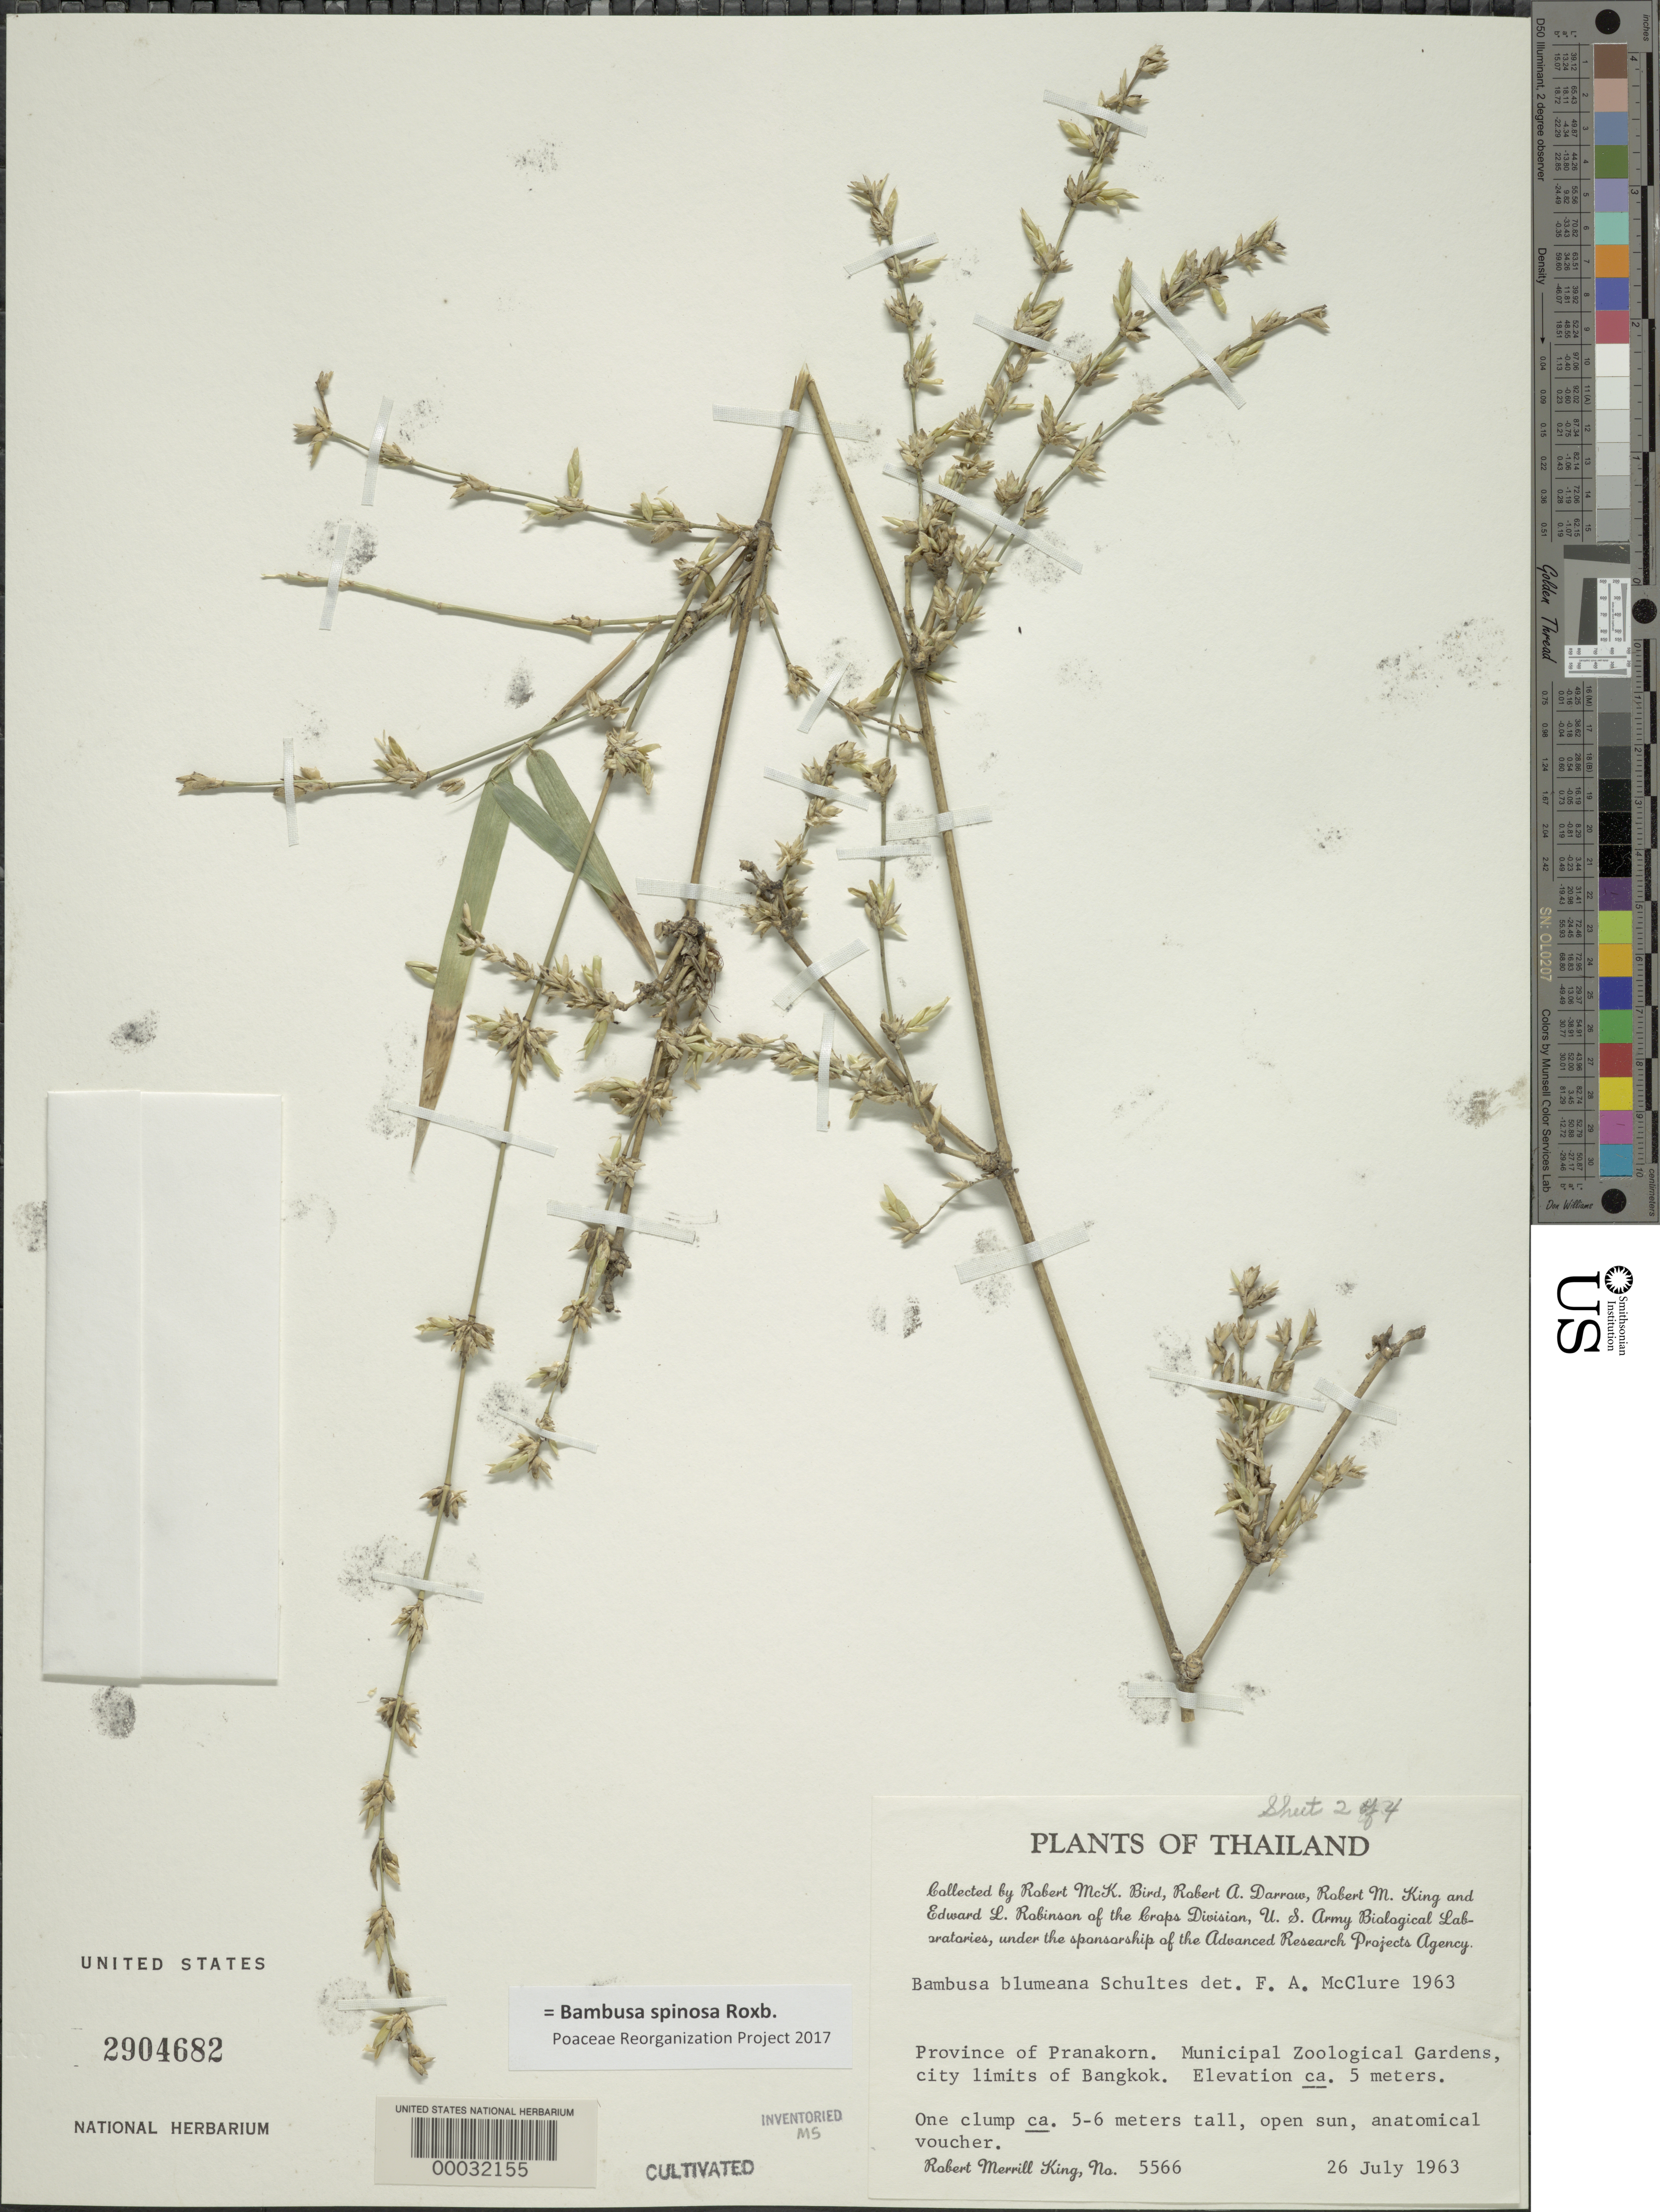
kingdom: Plantae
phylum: Tracheophyta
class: Liliopsida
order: Poales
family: Poaceae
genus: Bambusa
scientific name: Bambusa spinosa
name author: Roxb.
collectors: R. M. King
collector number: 5566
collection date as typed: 26 Jul 1963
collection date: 1963-07-26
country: Thailand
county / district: (Pranakorn)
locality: Municipal zoological gardens-Bankok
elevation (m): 5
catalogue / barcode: US 2904682